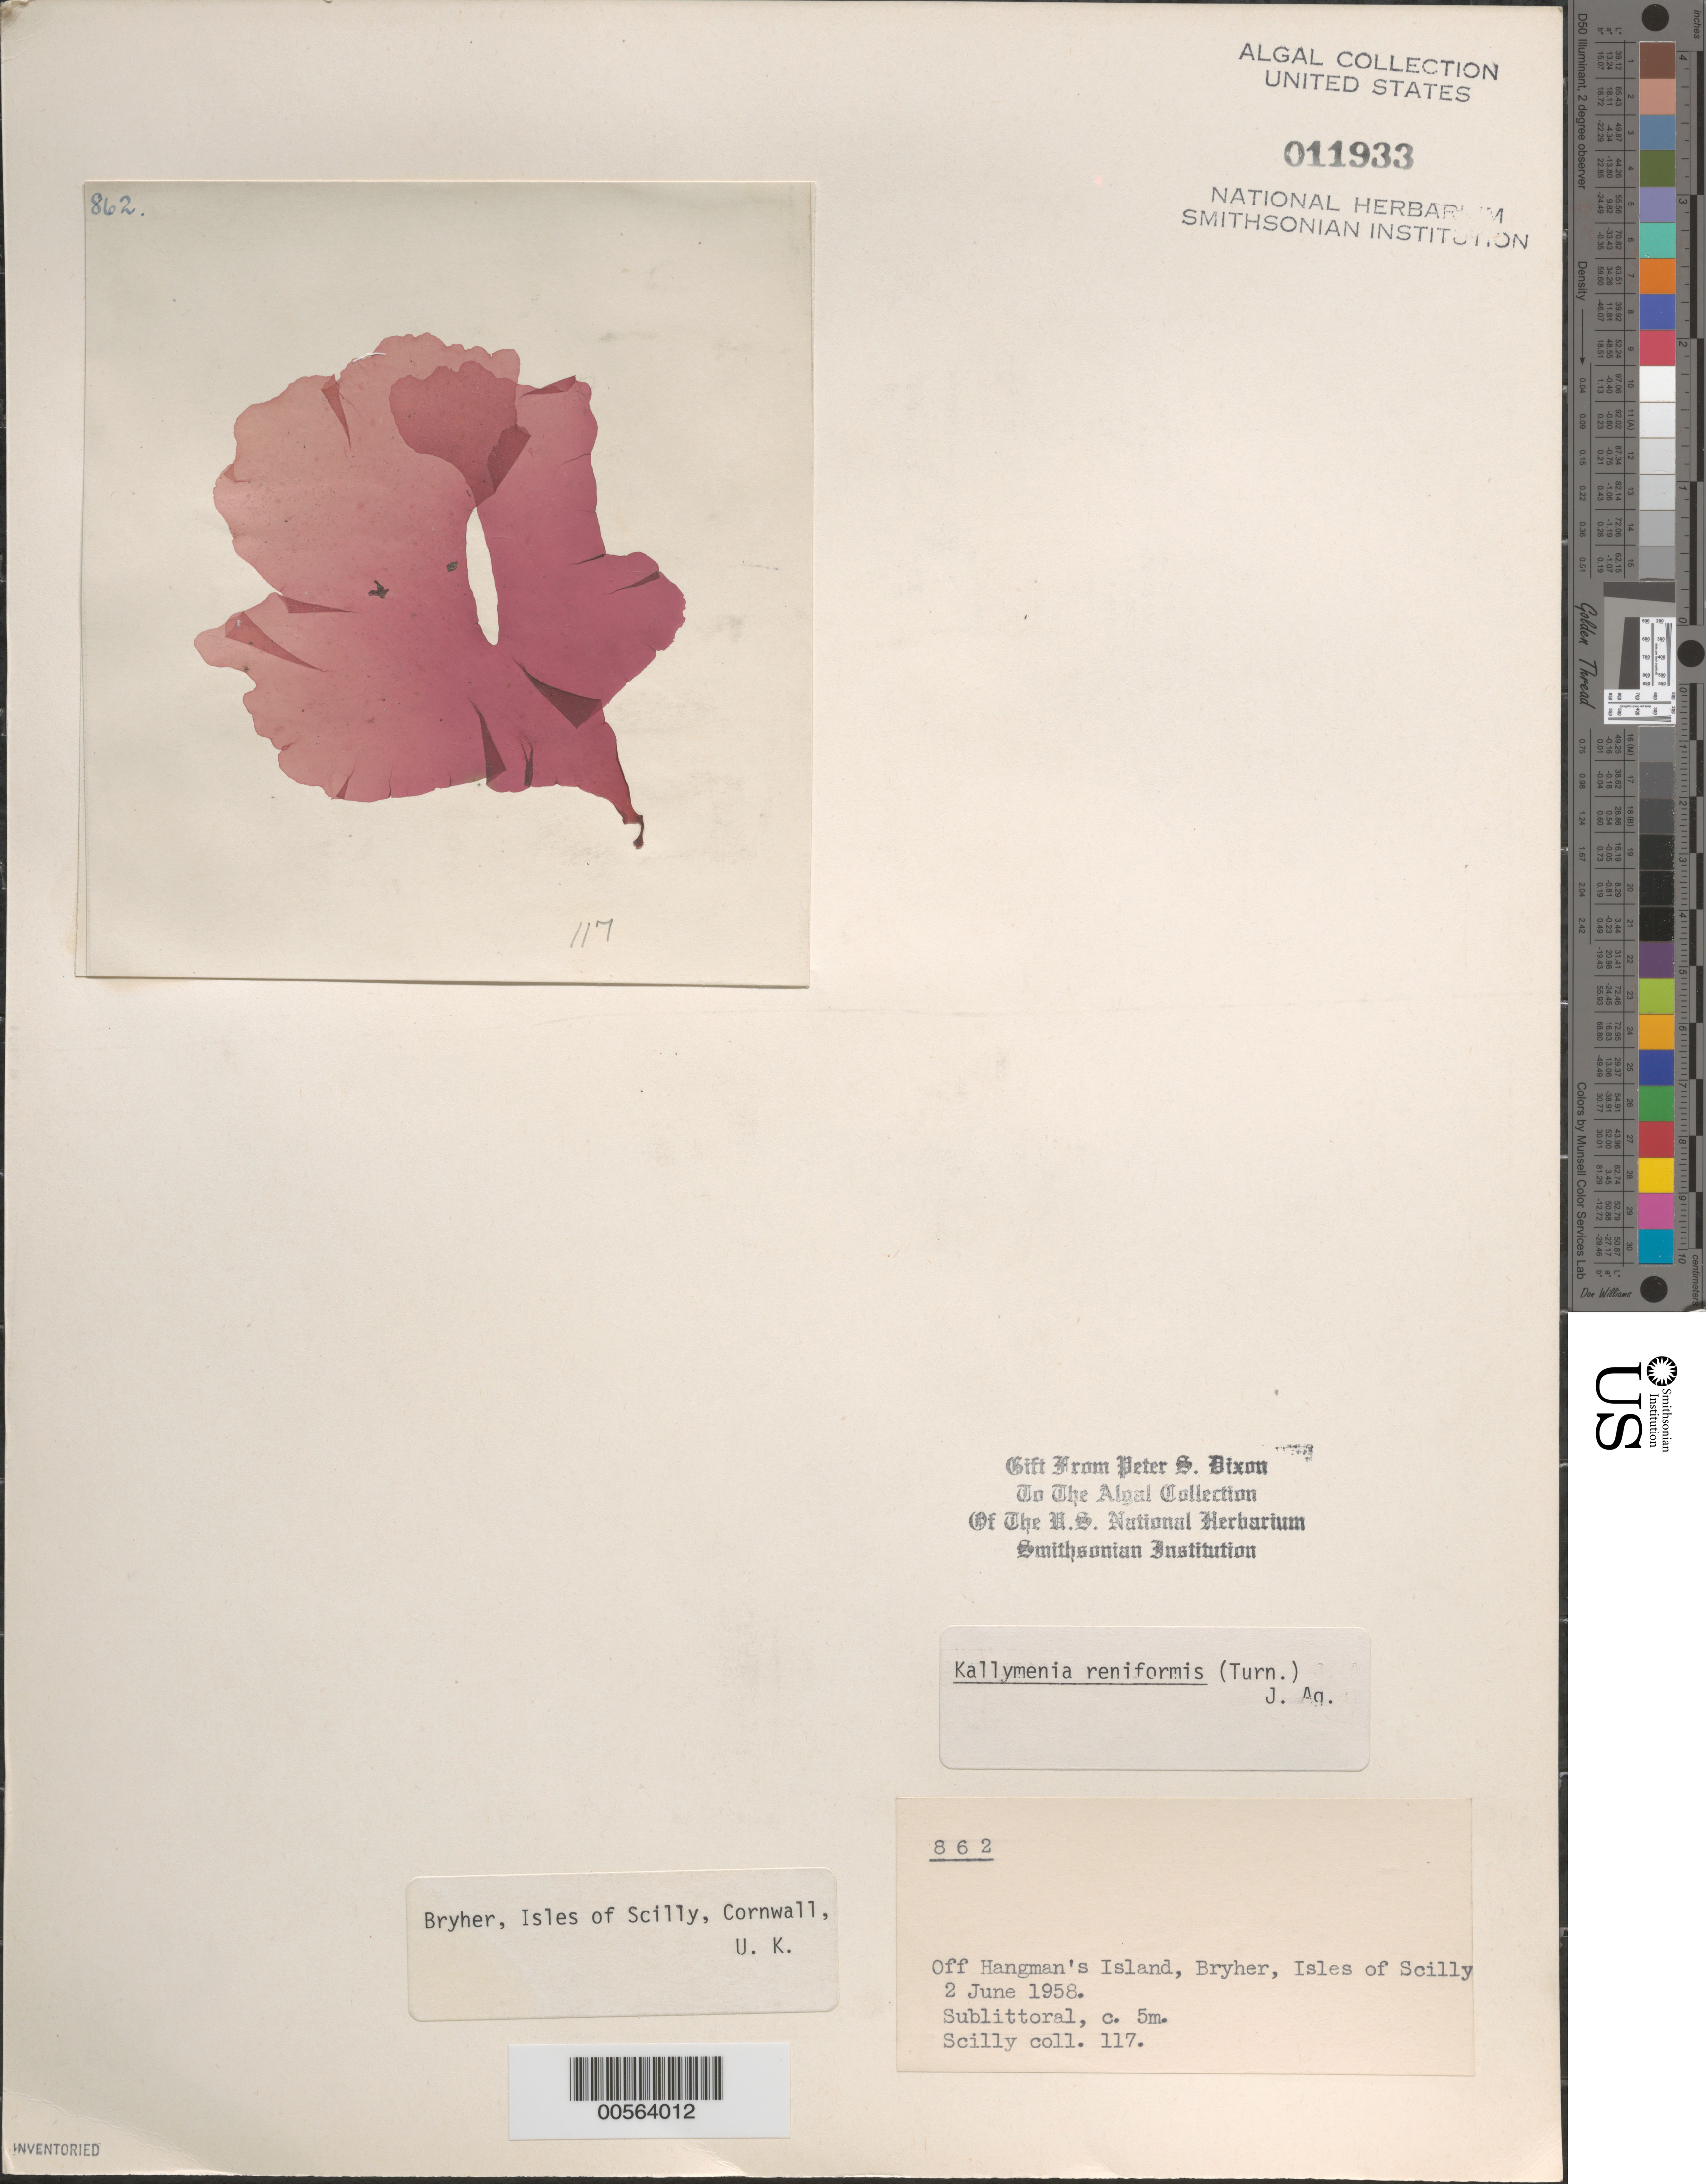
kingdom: Plantae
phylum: Rhodophyta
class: Florideophyceae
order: Gigartinales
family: Kallymeniaceae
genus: Kallymenia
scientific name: Kallymenia reniformis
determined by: Dixon, P. S.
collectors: P. S. Dixon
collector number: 117 & PSD 862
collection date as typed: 02 Jun 1958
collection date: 1958-06-02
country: United Kingdom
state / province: England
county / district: Council of the Isles of Scilly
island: Bryher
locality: Off Hangman's Island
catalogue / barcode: US 11933